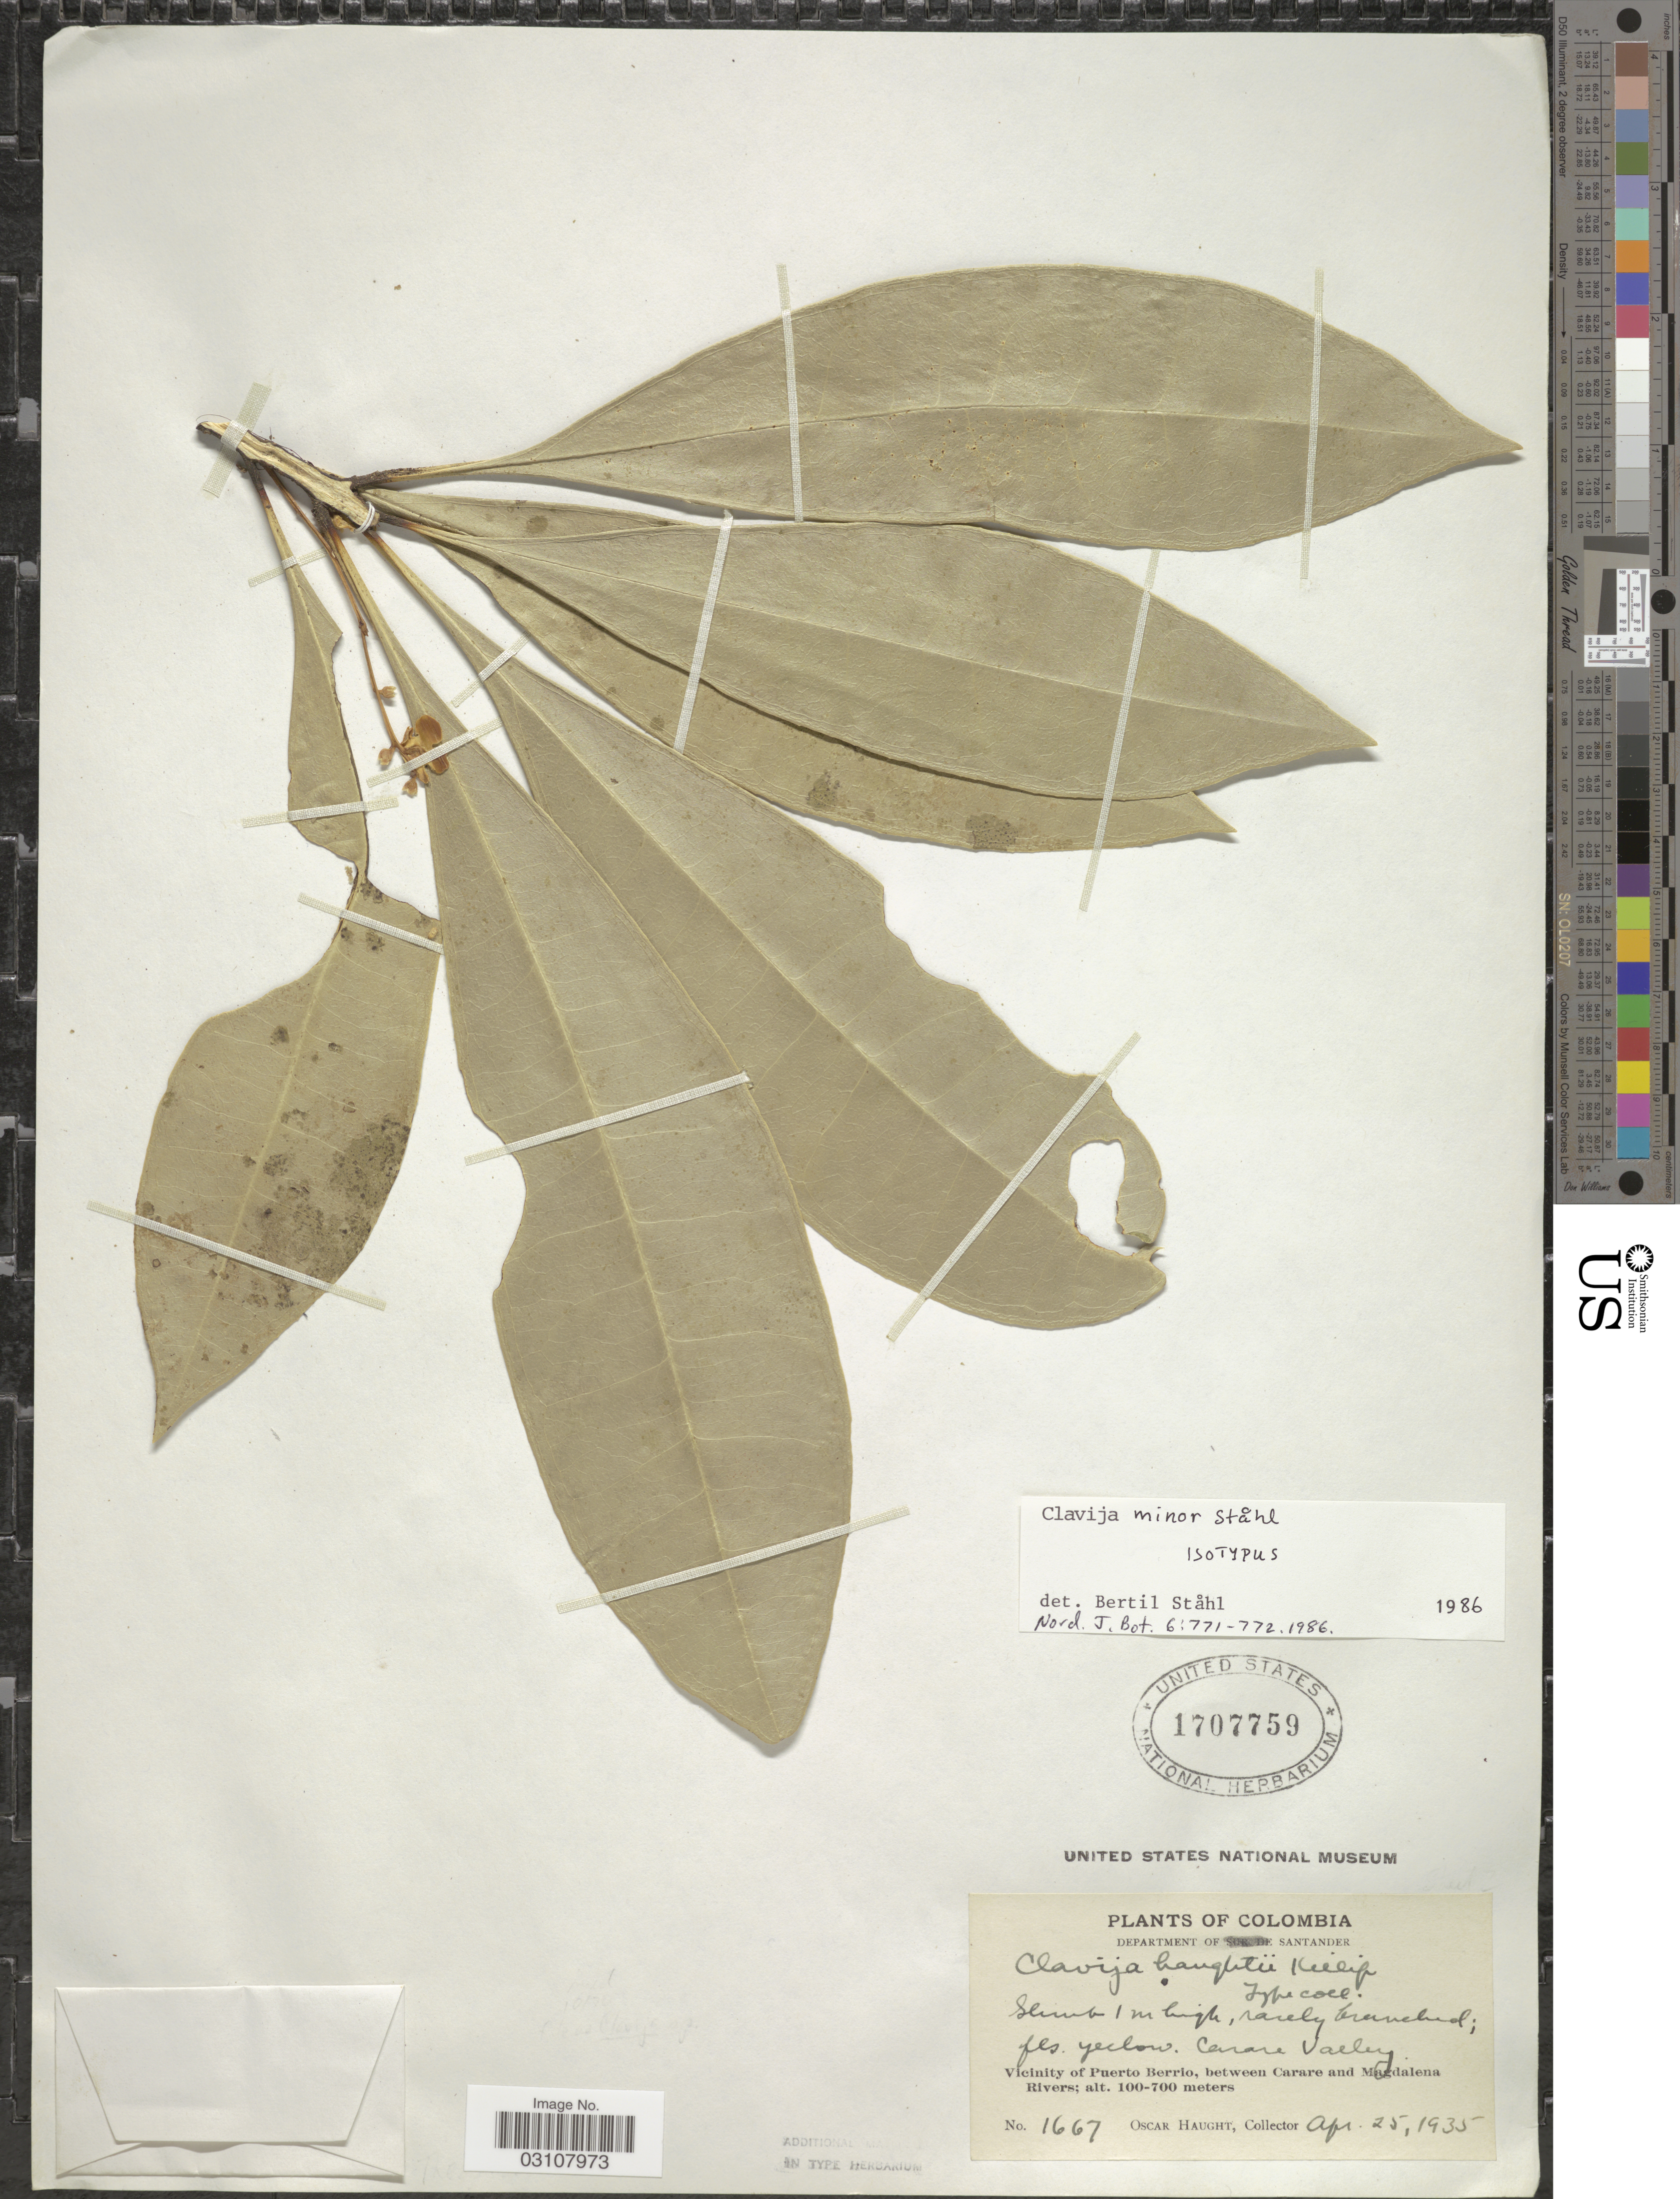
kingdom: Plantae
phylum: Tracheophyta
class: Magnoliopsida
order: Ericales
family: Primulaceae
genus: Clavija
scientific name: Clavija minor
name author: B. Ståhl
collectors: O. L. Haught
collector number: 1667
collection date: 1935-04-25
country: Colombia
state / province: Santander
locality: Department of Santander. Vicinity of Puerto Berrio, between Carare and Magdalena Rivers. Carare Valley.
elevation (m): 100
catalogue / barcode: US 1707759